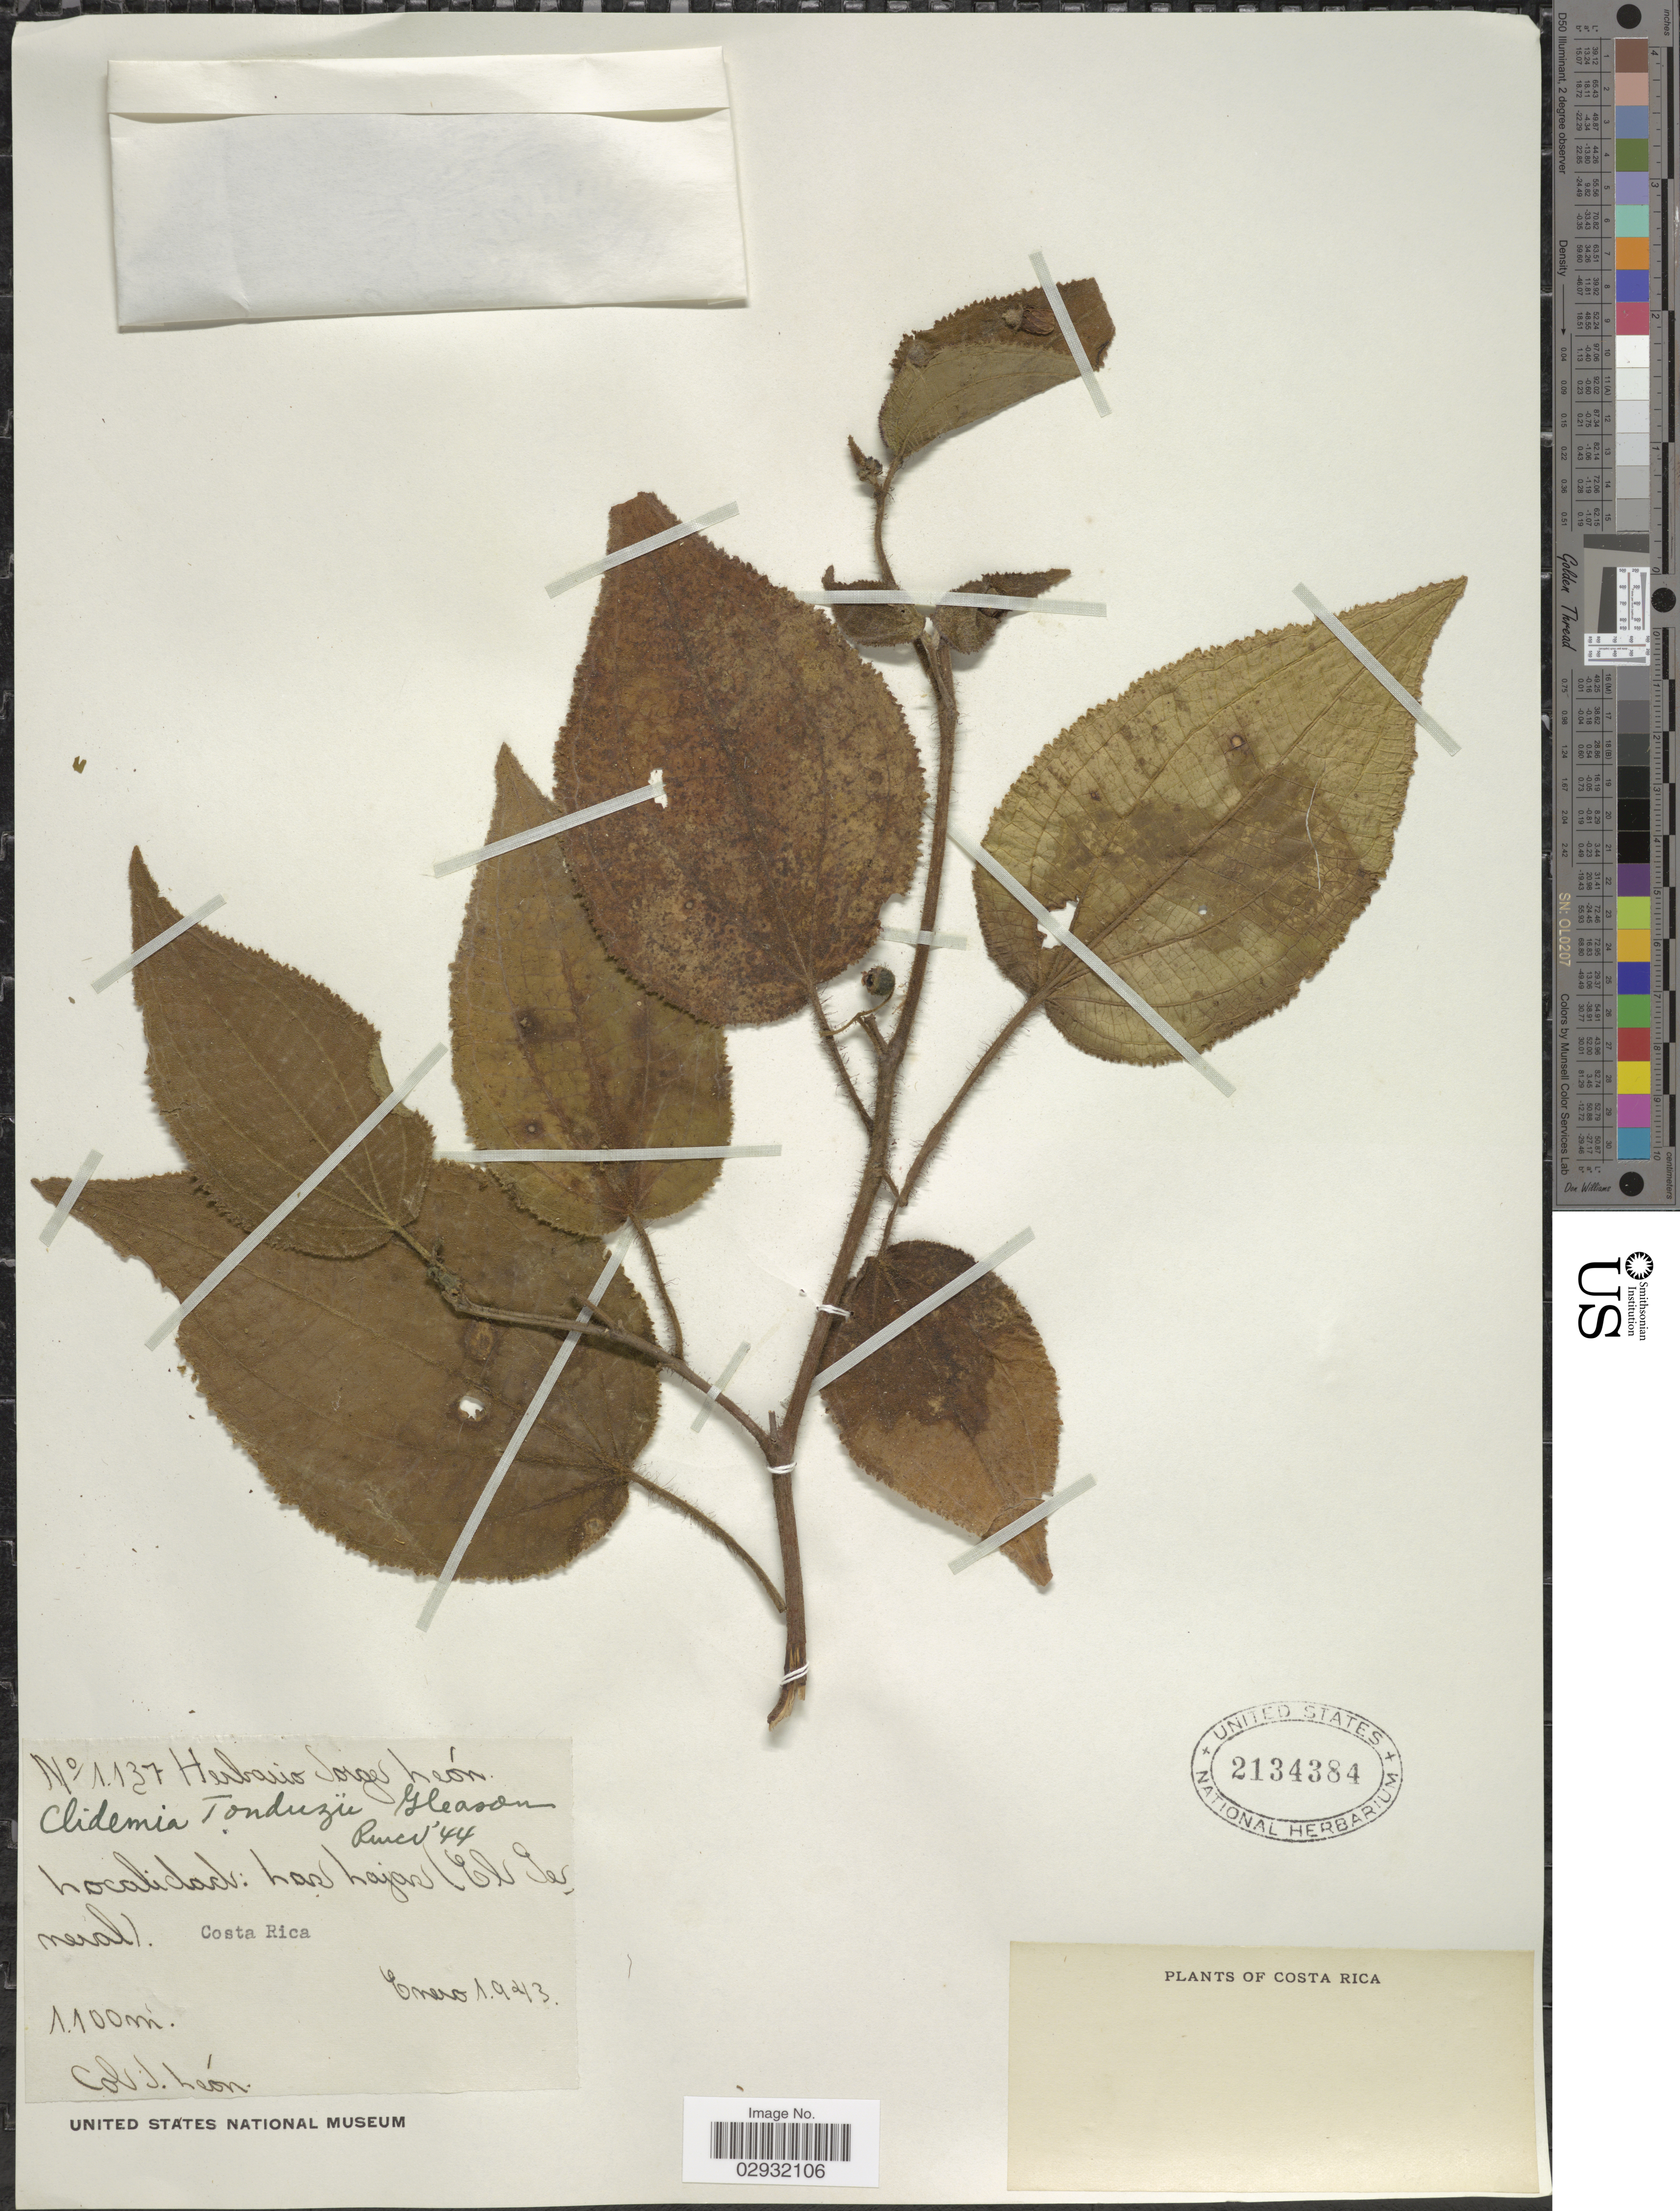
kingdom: Plantae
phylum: Tracheophyta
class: Magnoliopsida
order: Myrtales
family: Melastomataceae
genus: Miconia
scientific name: Miconia benthamiana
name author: Triana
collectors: J. León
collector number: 1137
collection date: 1943-01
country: Costa Rica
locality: Las Lajas (El Jemeral).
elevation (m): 1100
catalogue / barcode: US 2134384